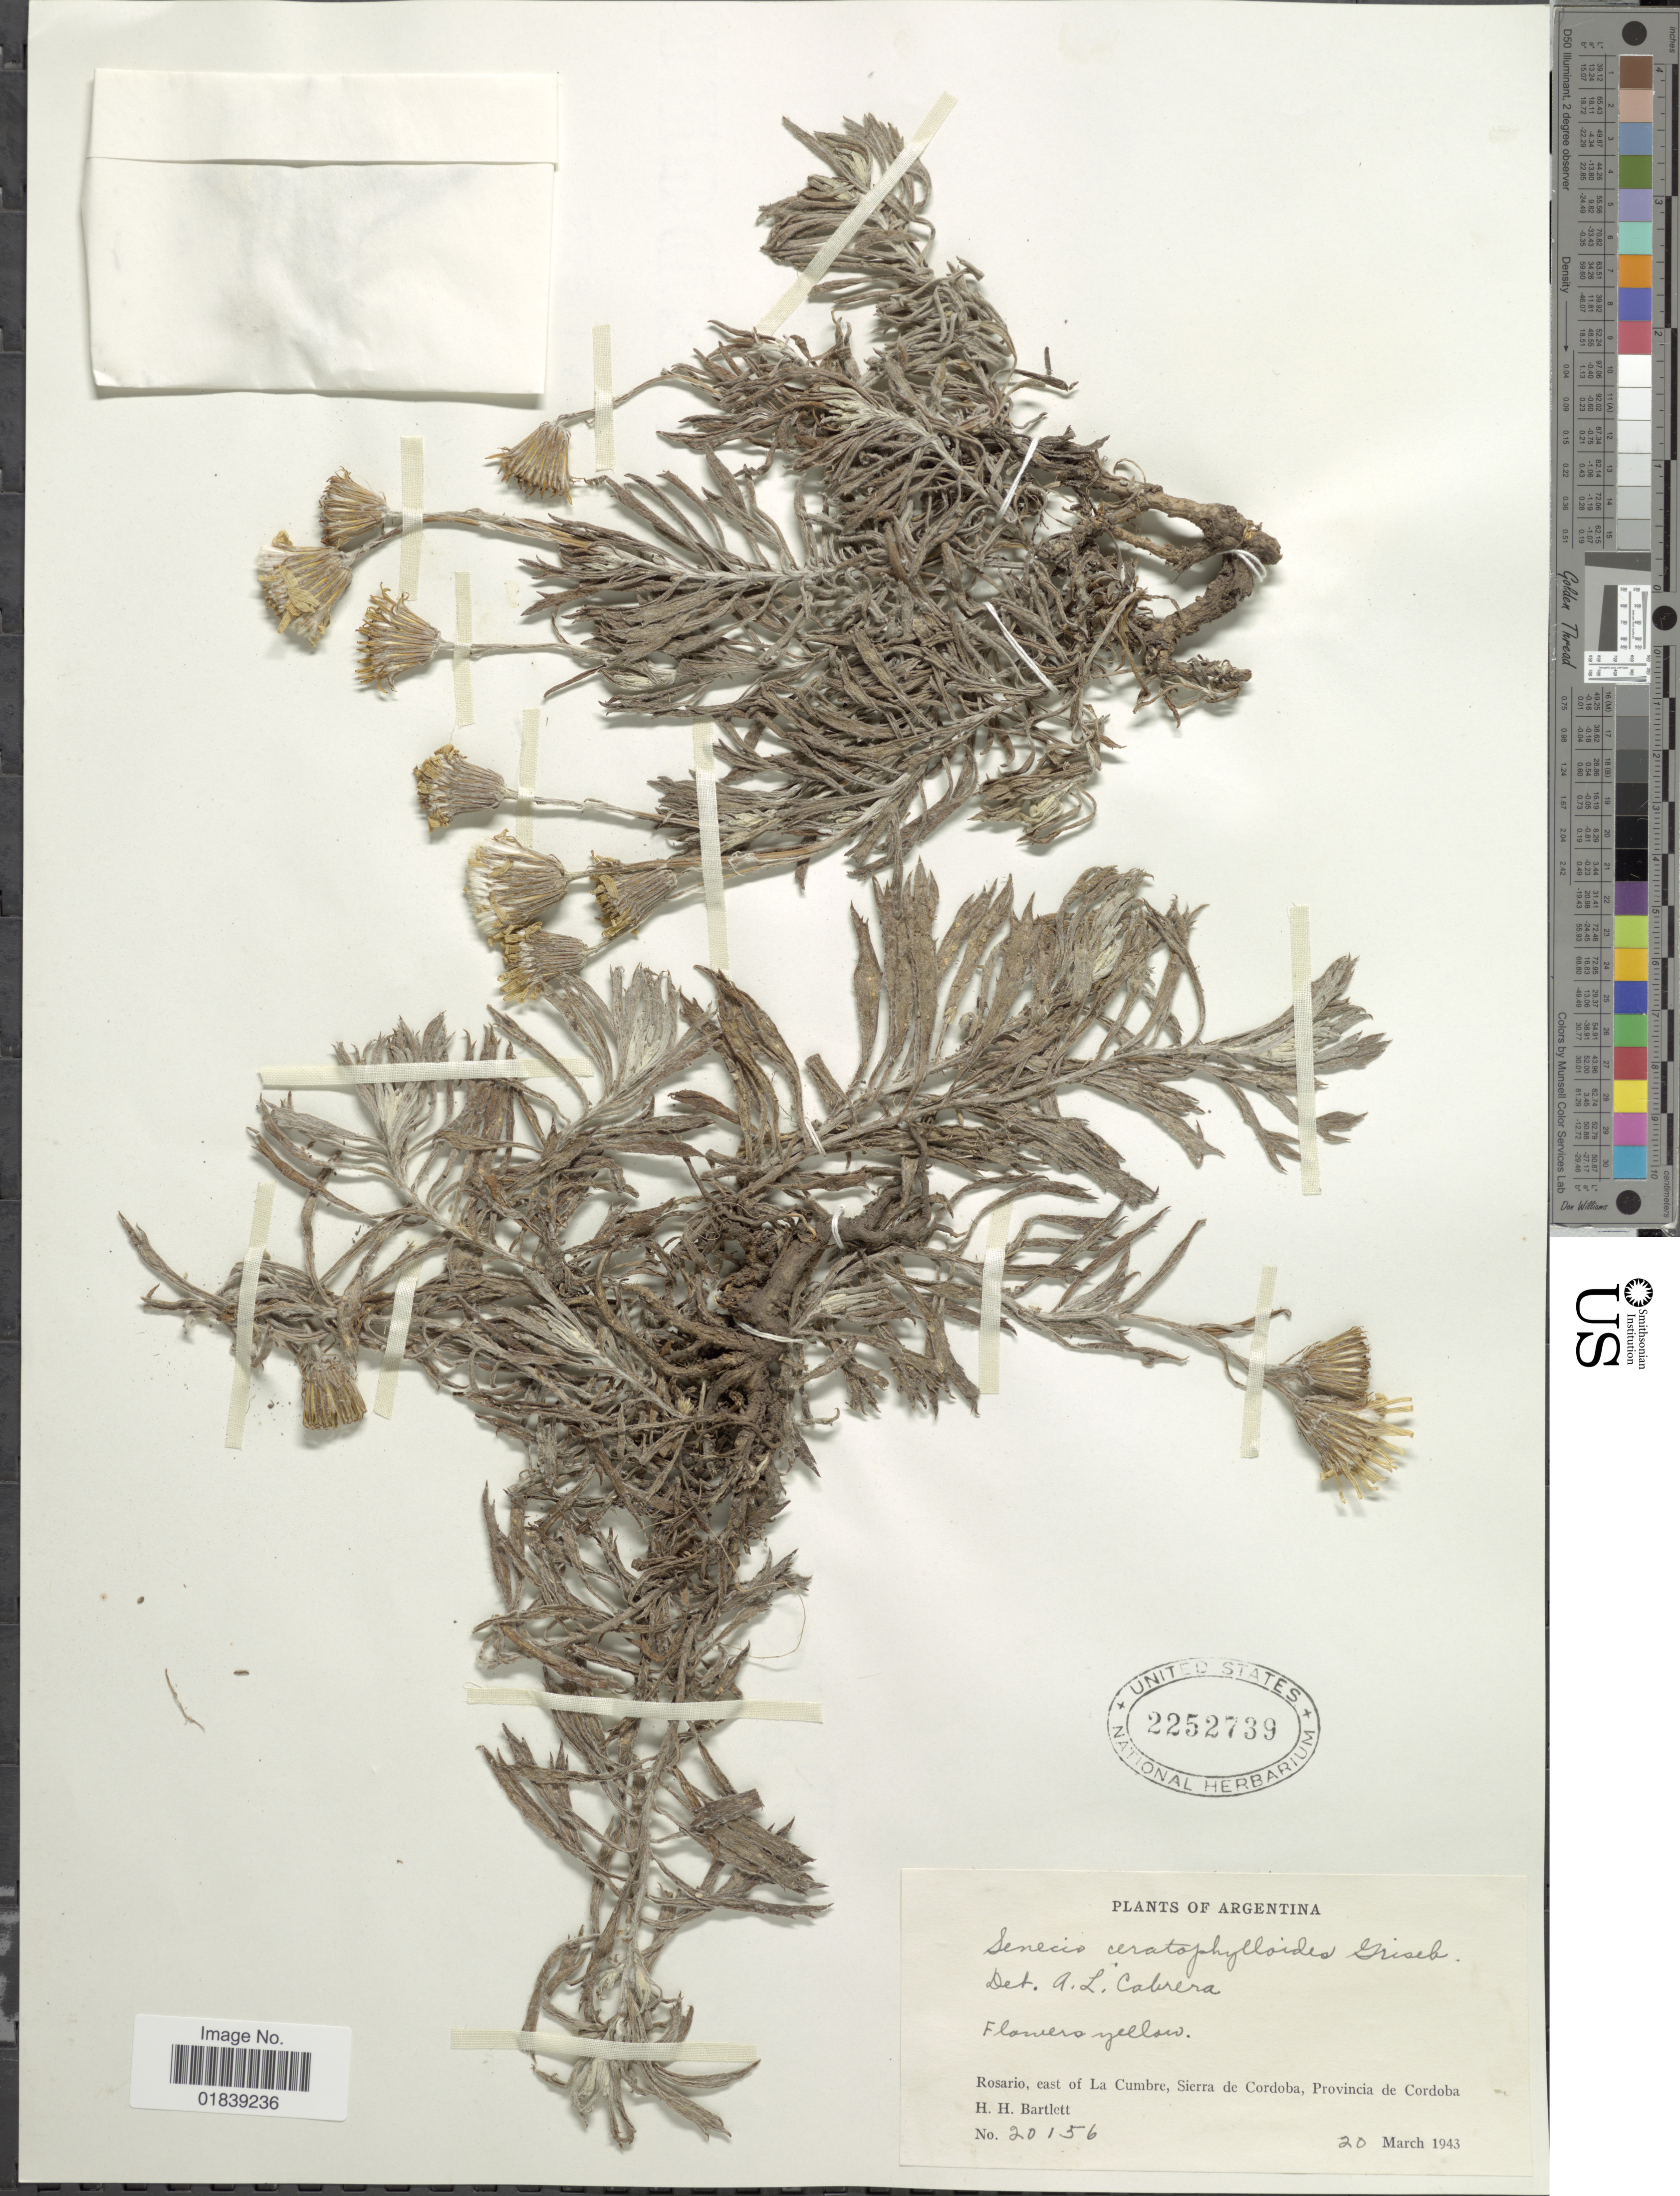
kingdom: Plantae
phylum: Tracheophyta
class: Magnoliopsida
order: Asterales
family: Asteraceae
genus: Senecio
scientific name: Senecio ceratophylloides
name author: Griseb.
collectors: H. H. Bartlett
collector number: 20156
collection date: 1943-03-20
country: Argentina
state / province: Cordoba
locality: Rosario, east of La Cumbre, Sierra de Cordoba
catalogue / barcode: US 2252739